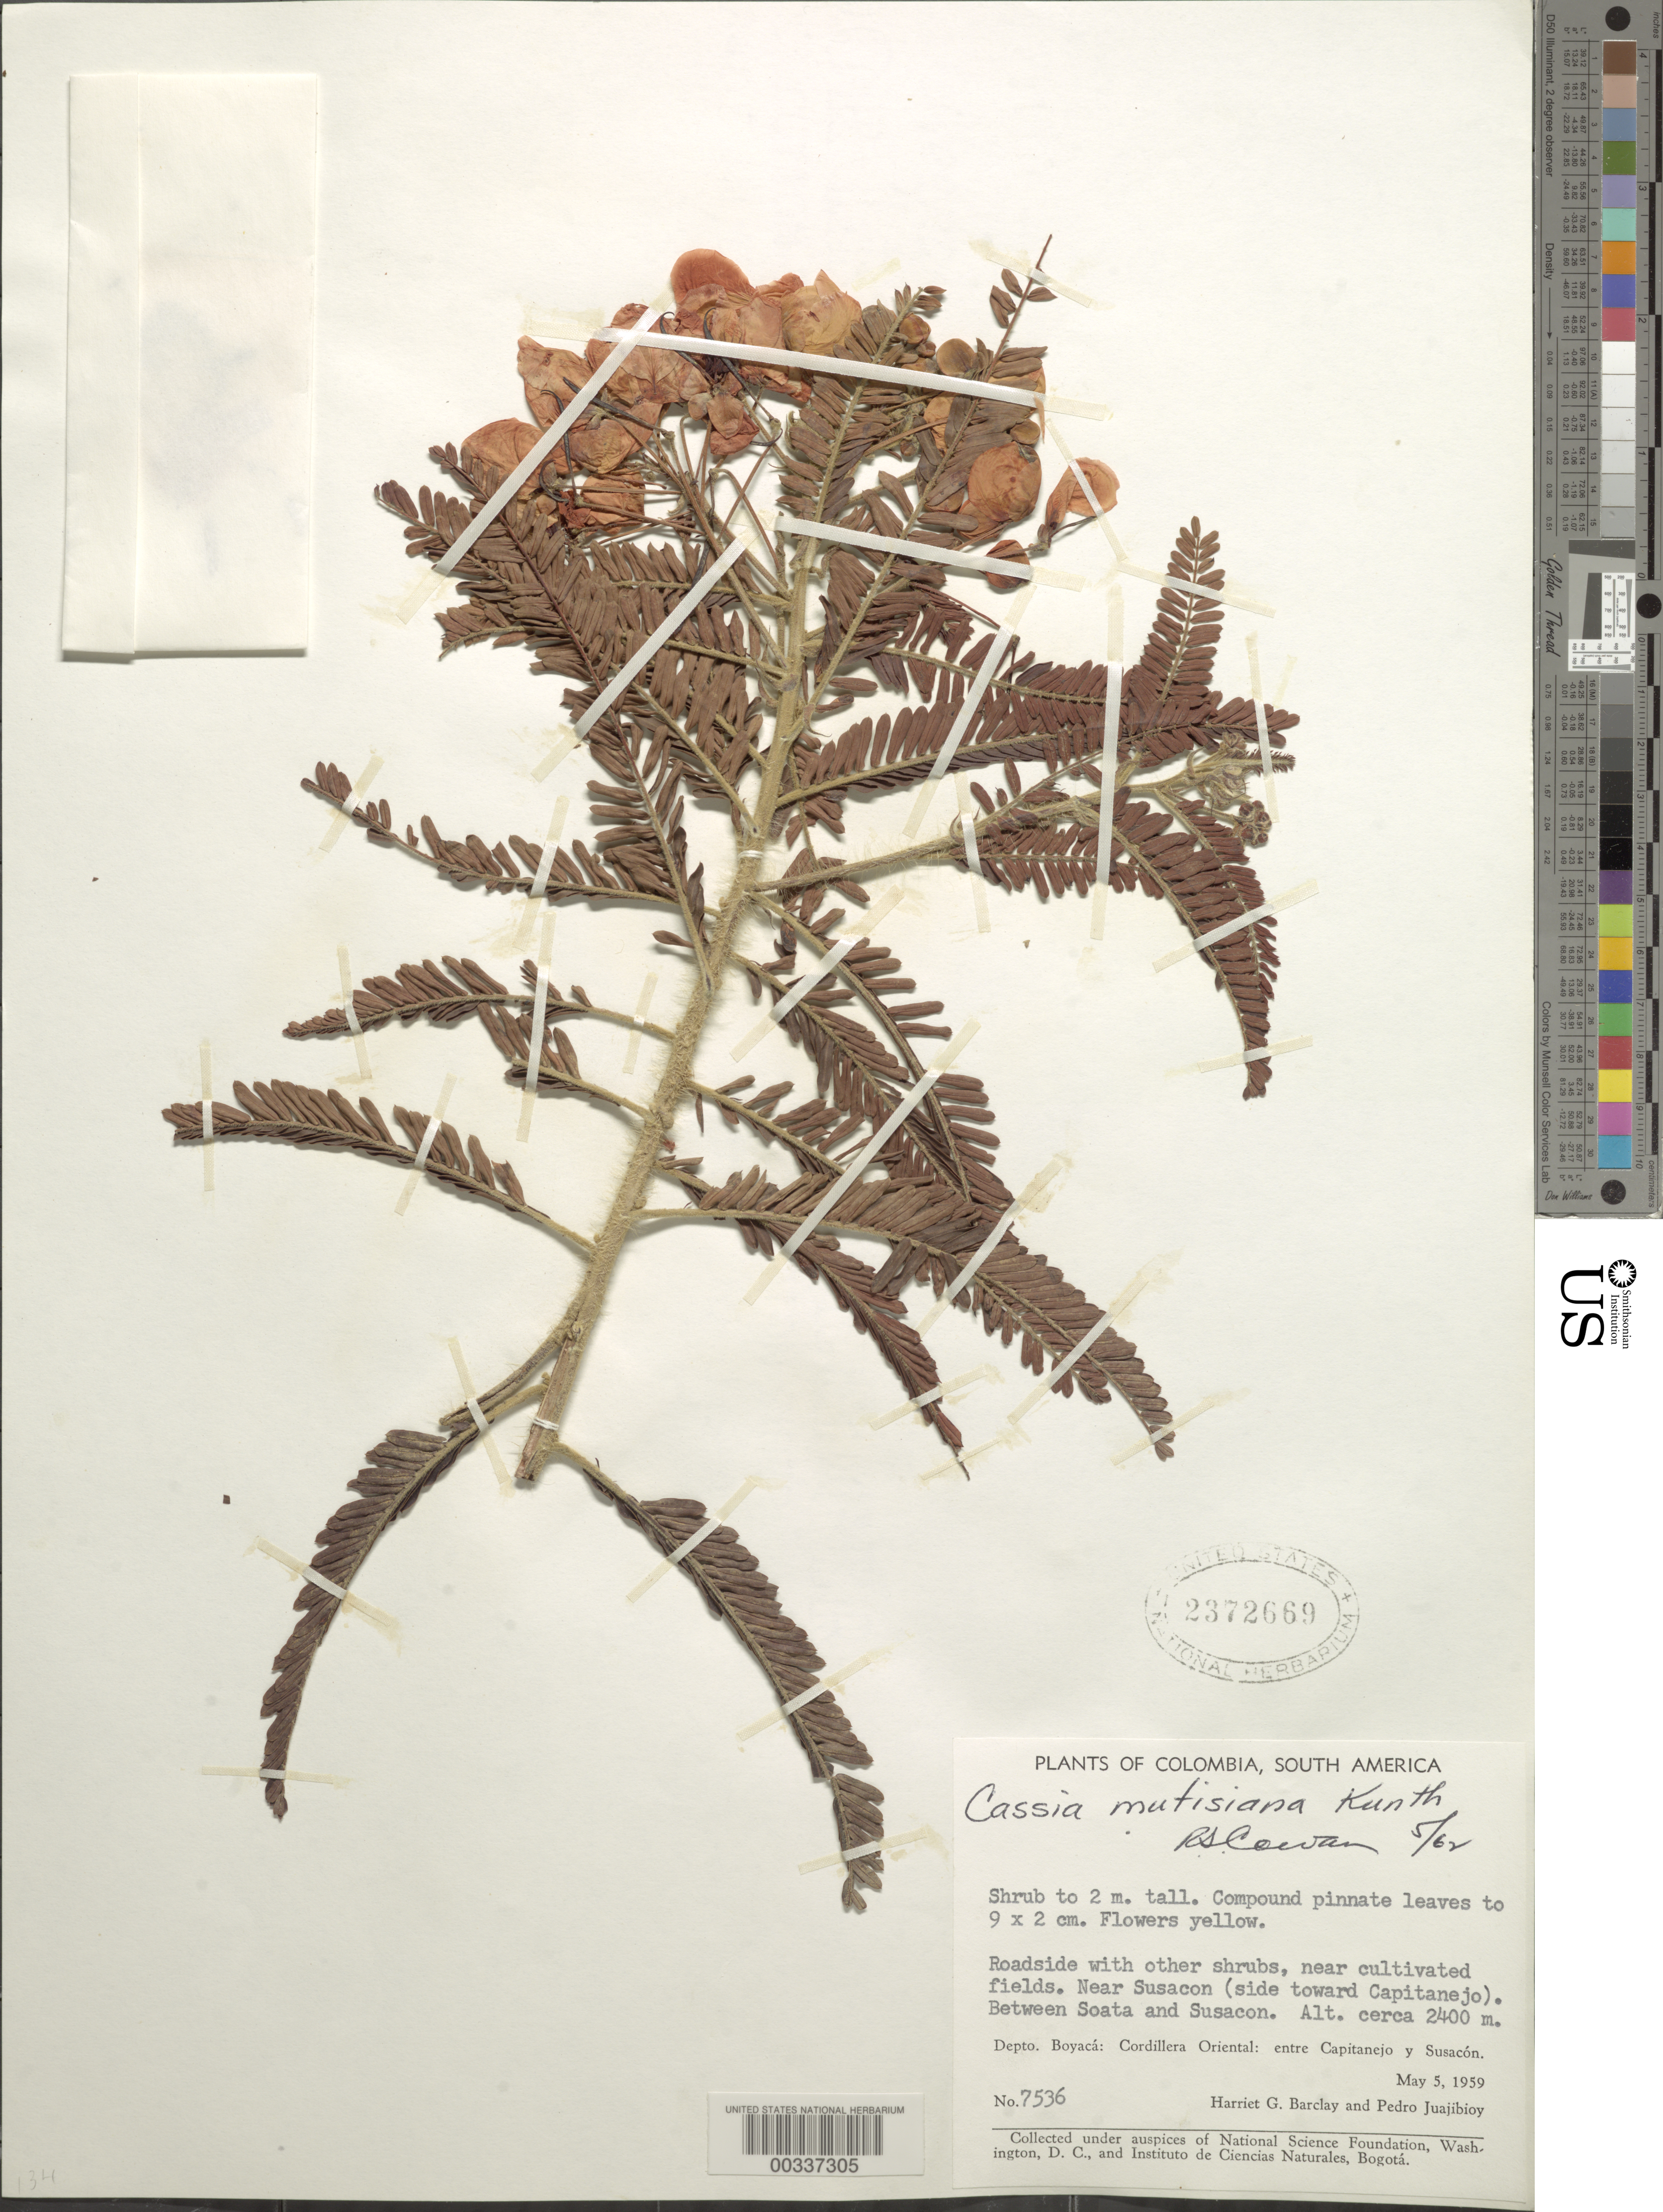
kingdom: Plantae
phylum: Tracheophyta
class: Magnoliopsida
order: Fabales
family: Fabaceae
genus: Senna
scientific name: Senna mutisiana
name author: (Kunth) H.S. Irwin & Barneby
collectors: H. G. Barclay & P. Juajibioy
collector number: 7536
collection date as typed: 05 May 1959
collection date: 1959-05-05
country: Colombia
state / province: Boyacá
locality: Near Susacon, side toward Capitanejo, between Soata and Susacon; Cordillera Oriental; between Capitanejo and Susacon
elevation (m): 2400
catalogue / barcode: US 2372669